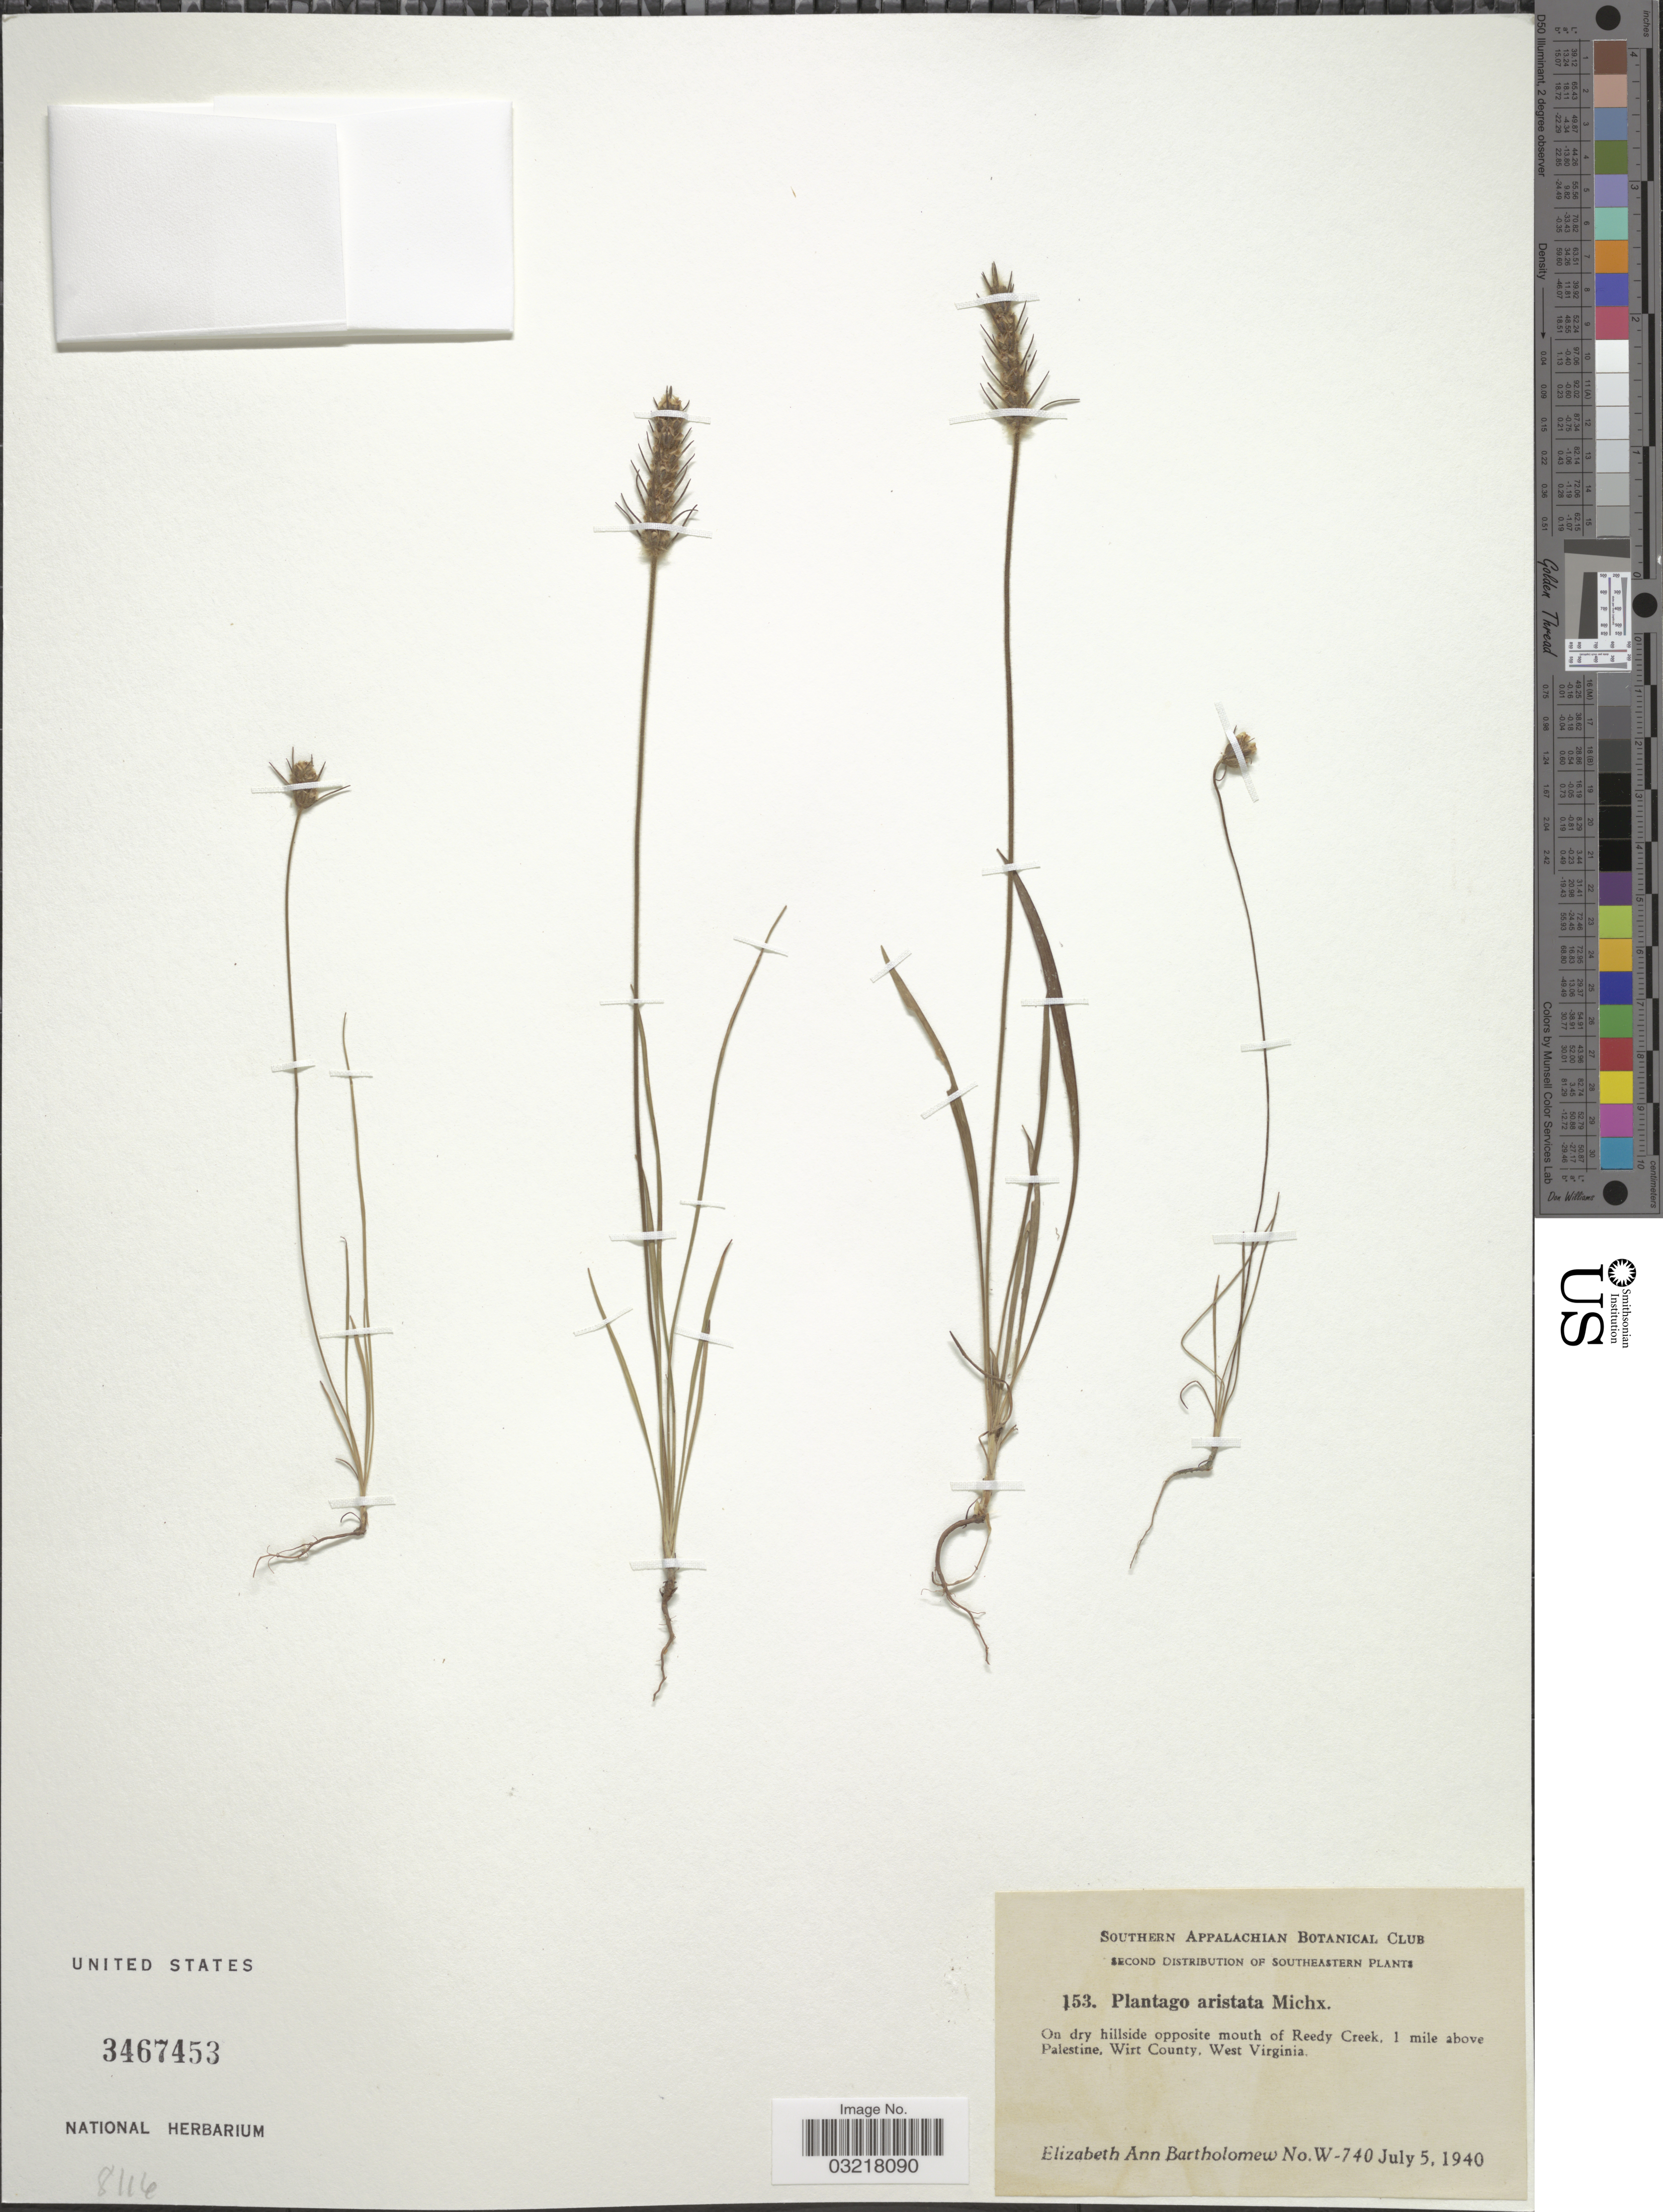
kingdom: Plantae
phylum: Tracheophyta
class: Magnoliopsida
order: Lamiales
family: Plantaginaceae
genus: Plantago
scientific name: Plantago aristata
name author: Michx.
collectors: E. Bartholomew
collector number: W-740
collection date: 1940-07-05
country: United States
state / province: West Virginia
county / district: Wirt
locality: Southern Appalachian. Southeastern. On dry hillside opposite mouth of Reedy Creek, 1 mile above Palestine. Wirt County.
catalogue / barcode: US 3467453